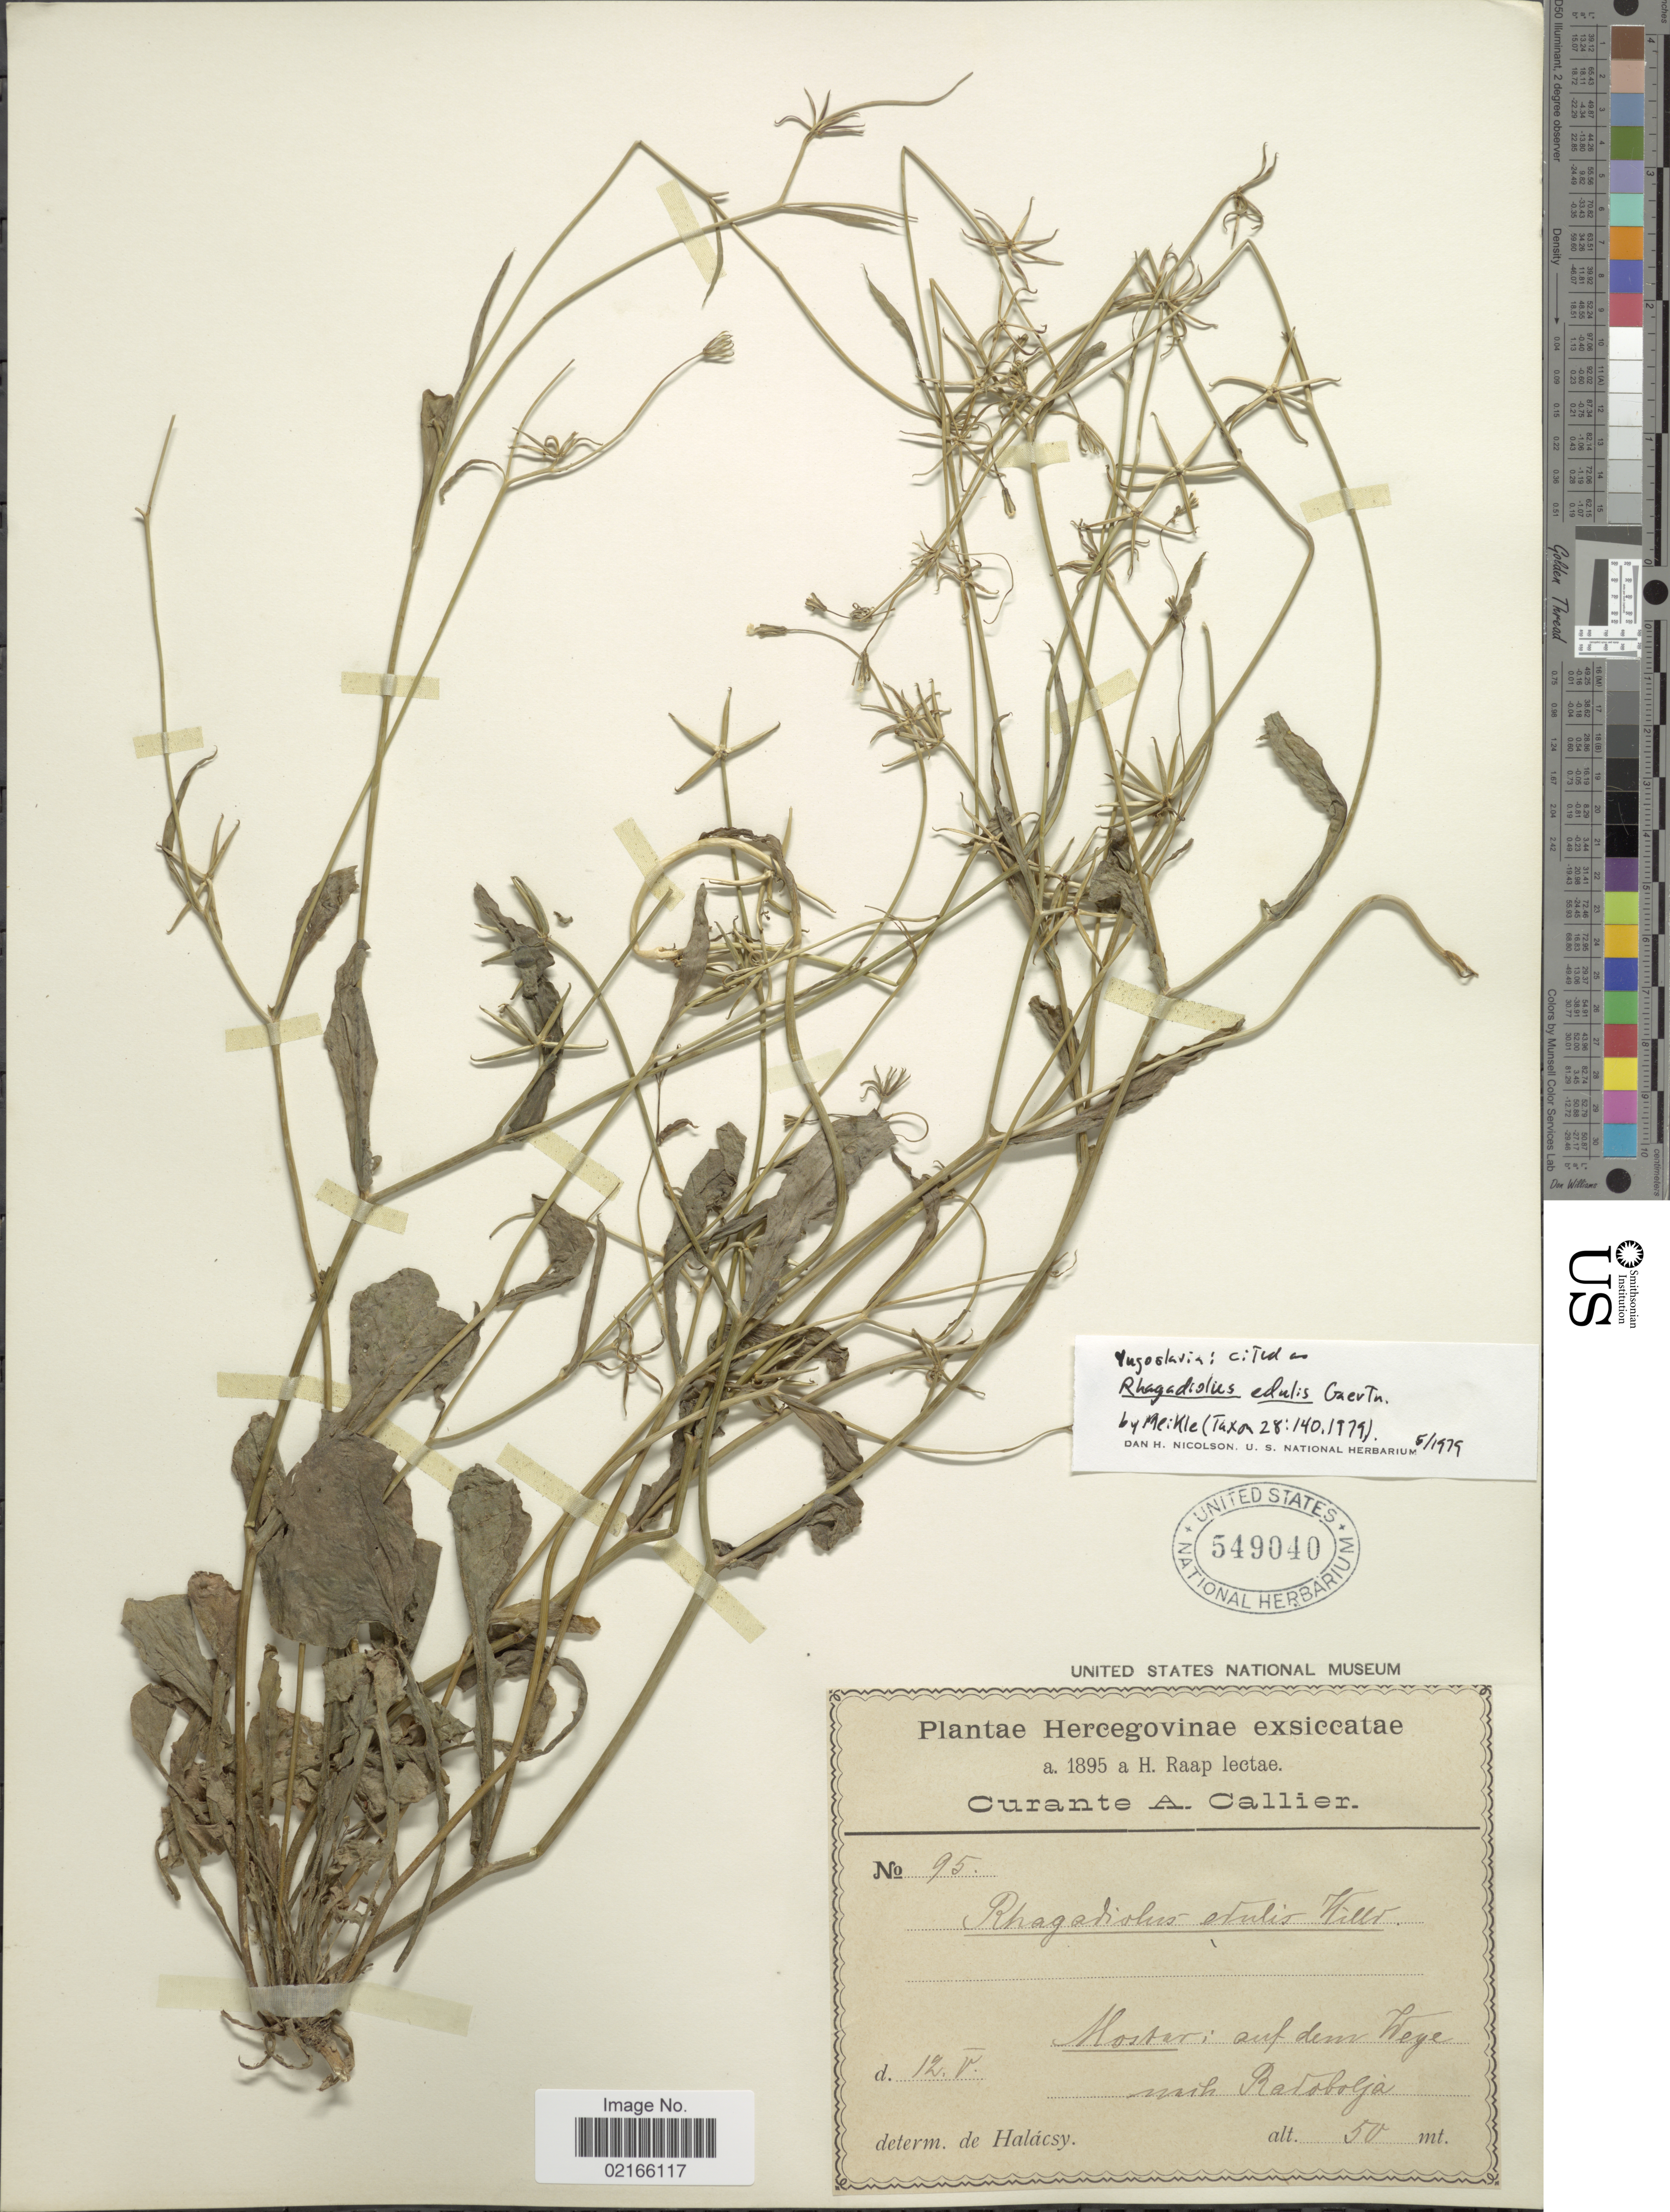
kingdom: Plantae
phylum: Tracheophyta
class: Magnoliopsida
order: Asterales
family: Asteraceae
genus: Rhagadiolus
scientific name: Rhagadiolus edulis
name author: Gaertn.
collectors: C. A. Callier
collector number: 95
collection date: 1895-05-12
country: Bosnia and Herzegovina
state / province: Federation of B&H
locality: Hercegovinae, Hoster: auf dem Weye mei Radobolja [interpreted] Mostar; Radobolja.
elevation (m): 50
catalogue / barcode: US 549040